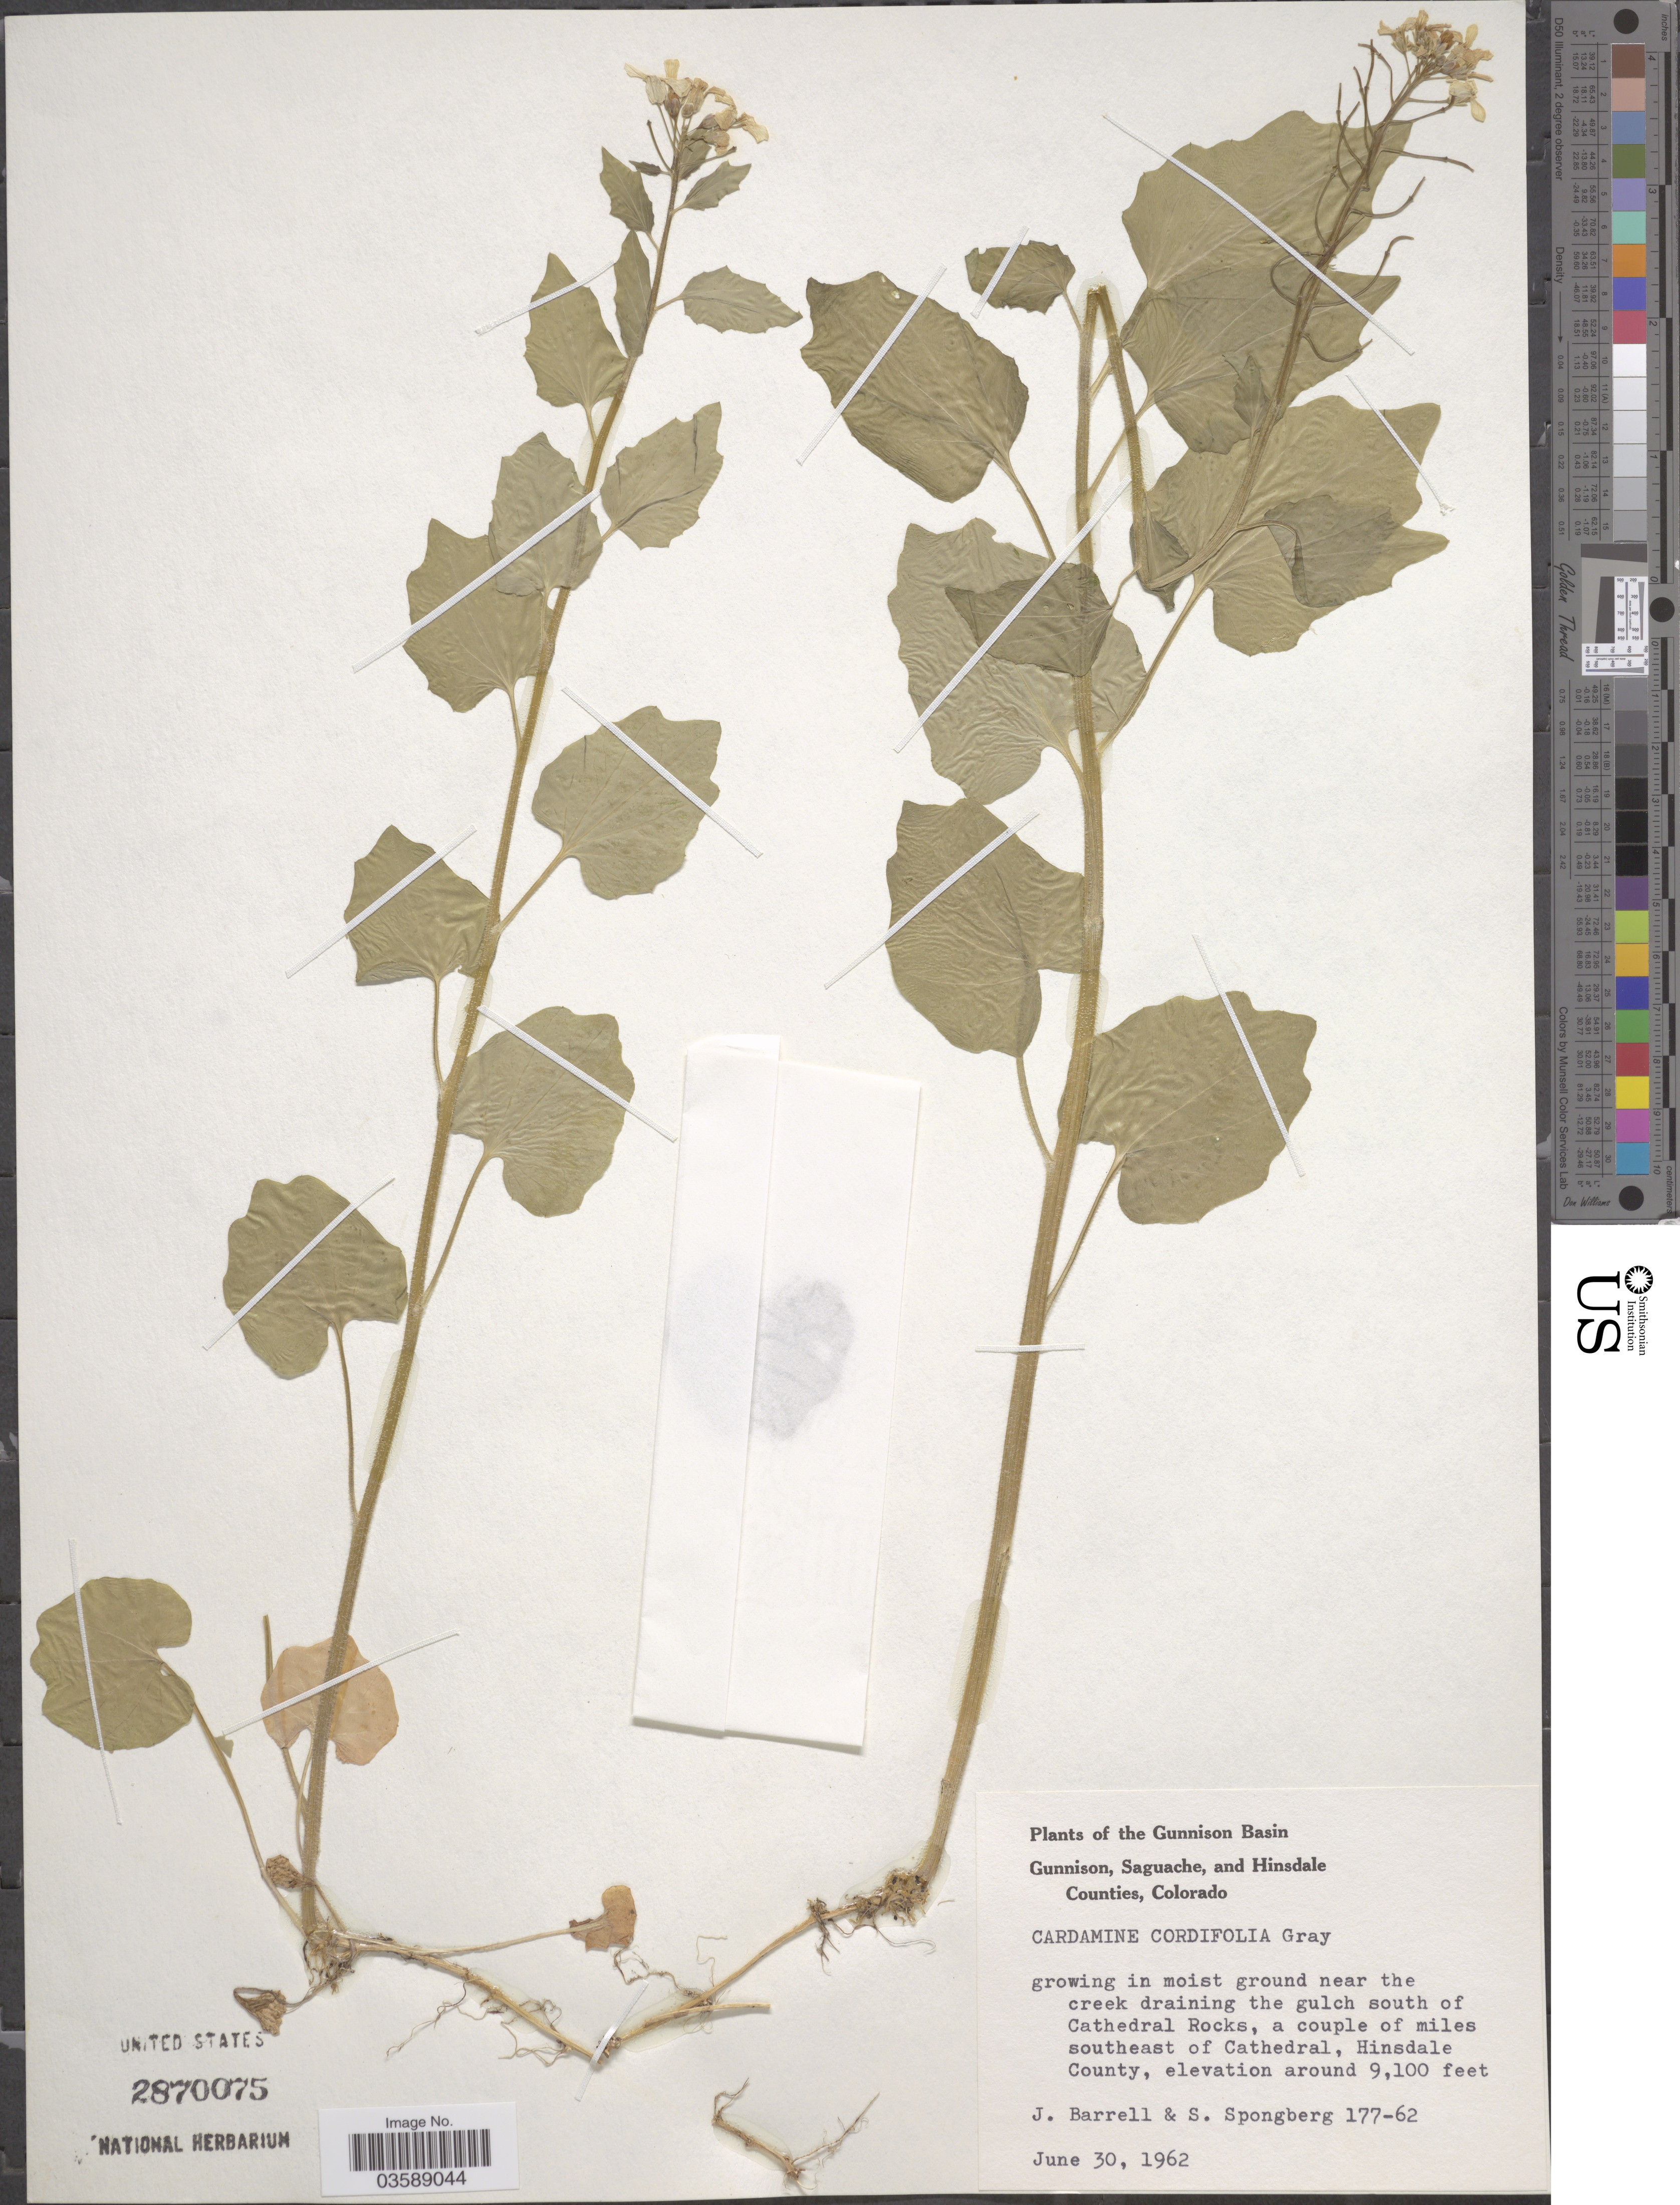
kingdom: Plantae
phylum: Tracheophyta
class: Magnoliopsida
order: Brassicales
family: Brassicaceae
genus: Cardamine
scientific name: Cardamine cordifolia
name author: A. Gray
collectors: J. Barrell & S. A.Spongberg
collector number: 177-62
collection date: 1962-06-30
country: United States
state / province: Colorado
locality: The Gunnison Basin. Near the creek draining the gulch south of Cathedral Rocks, a couple of miles southeast of Cathedral, Hinsdale County.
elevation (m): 2774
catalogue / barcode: US 2870075